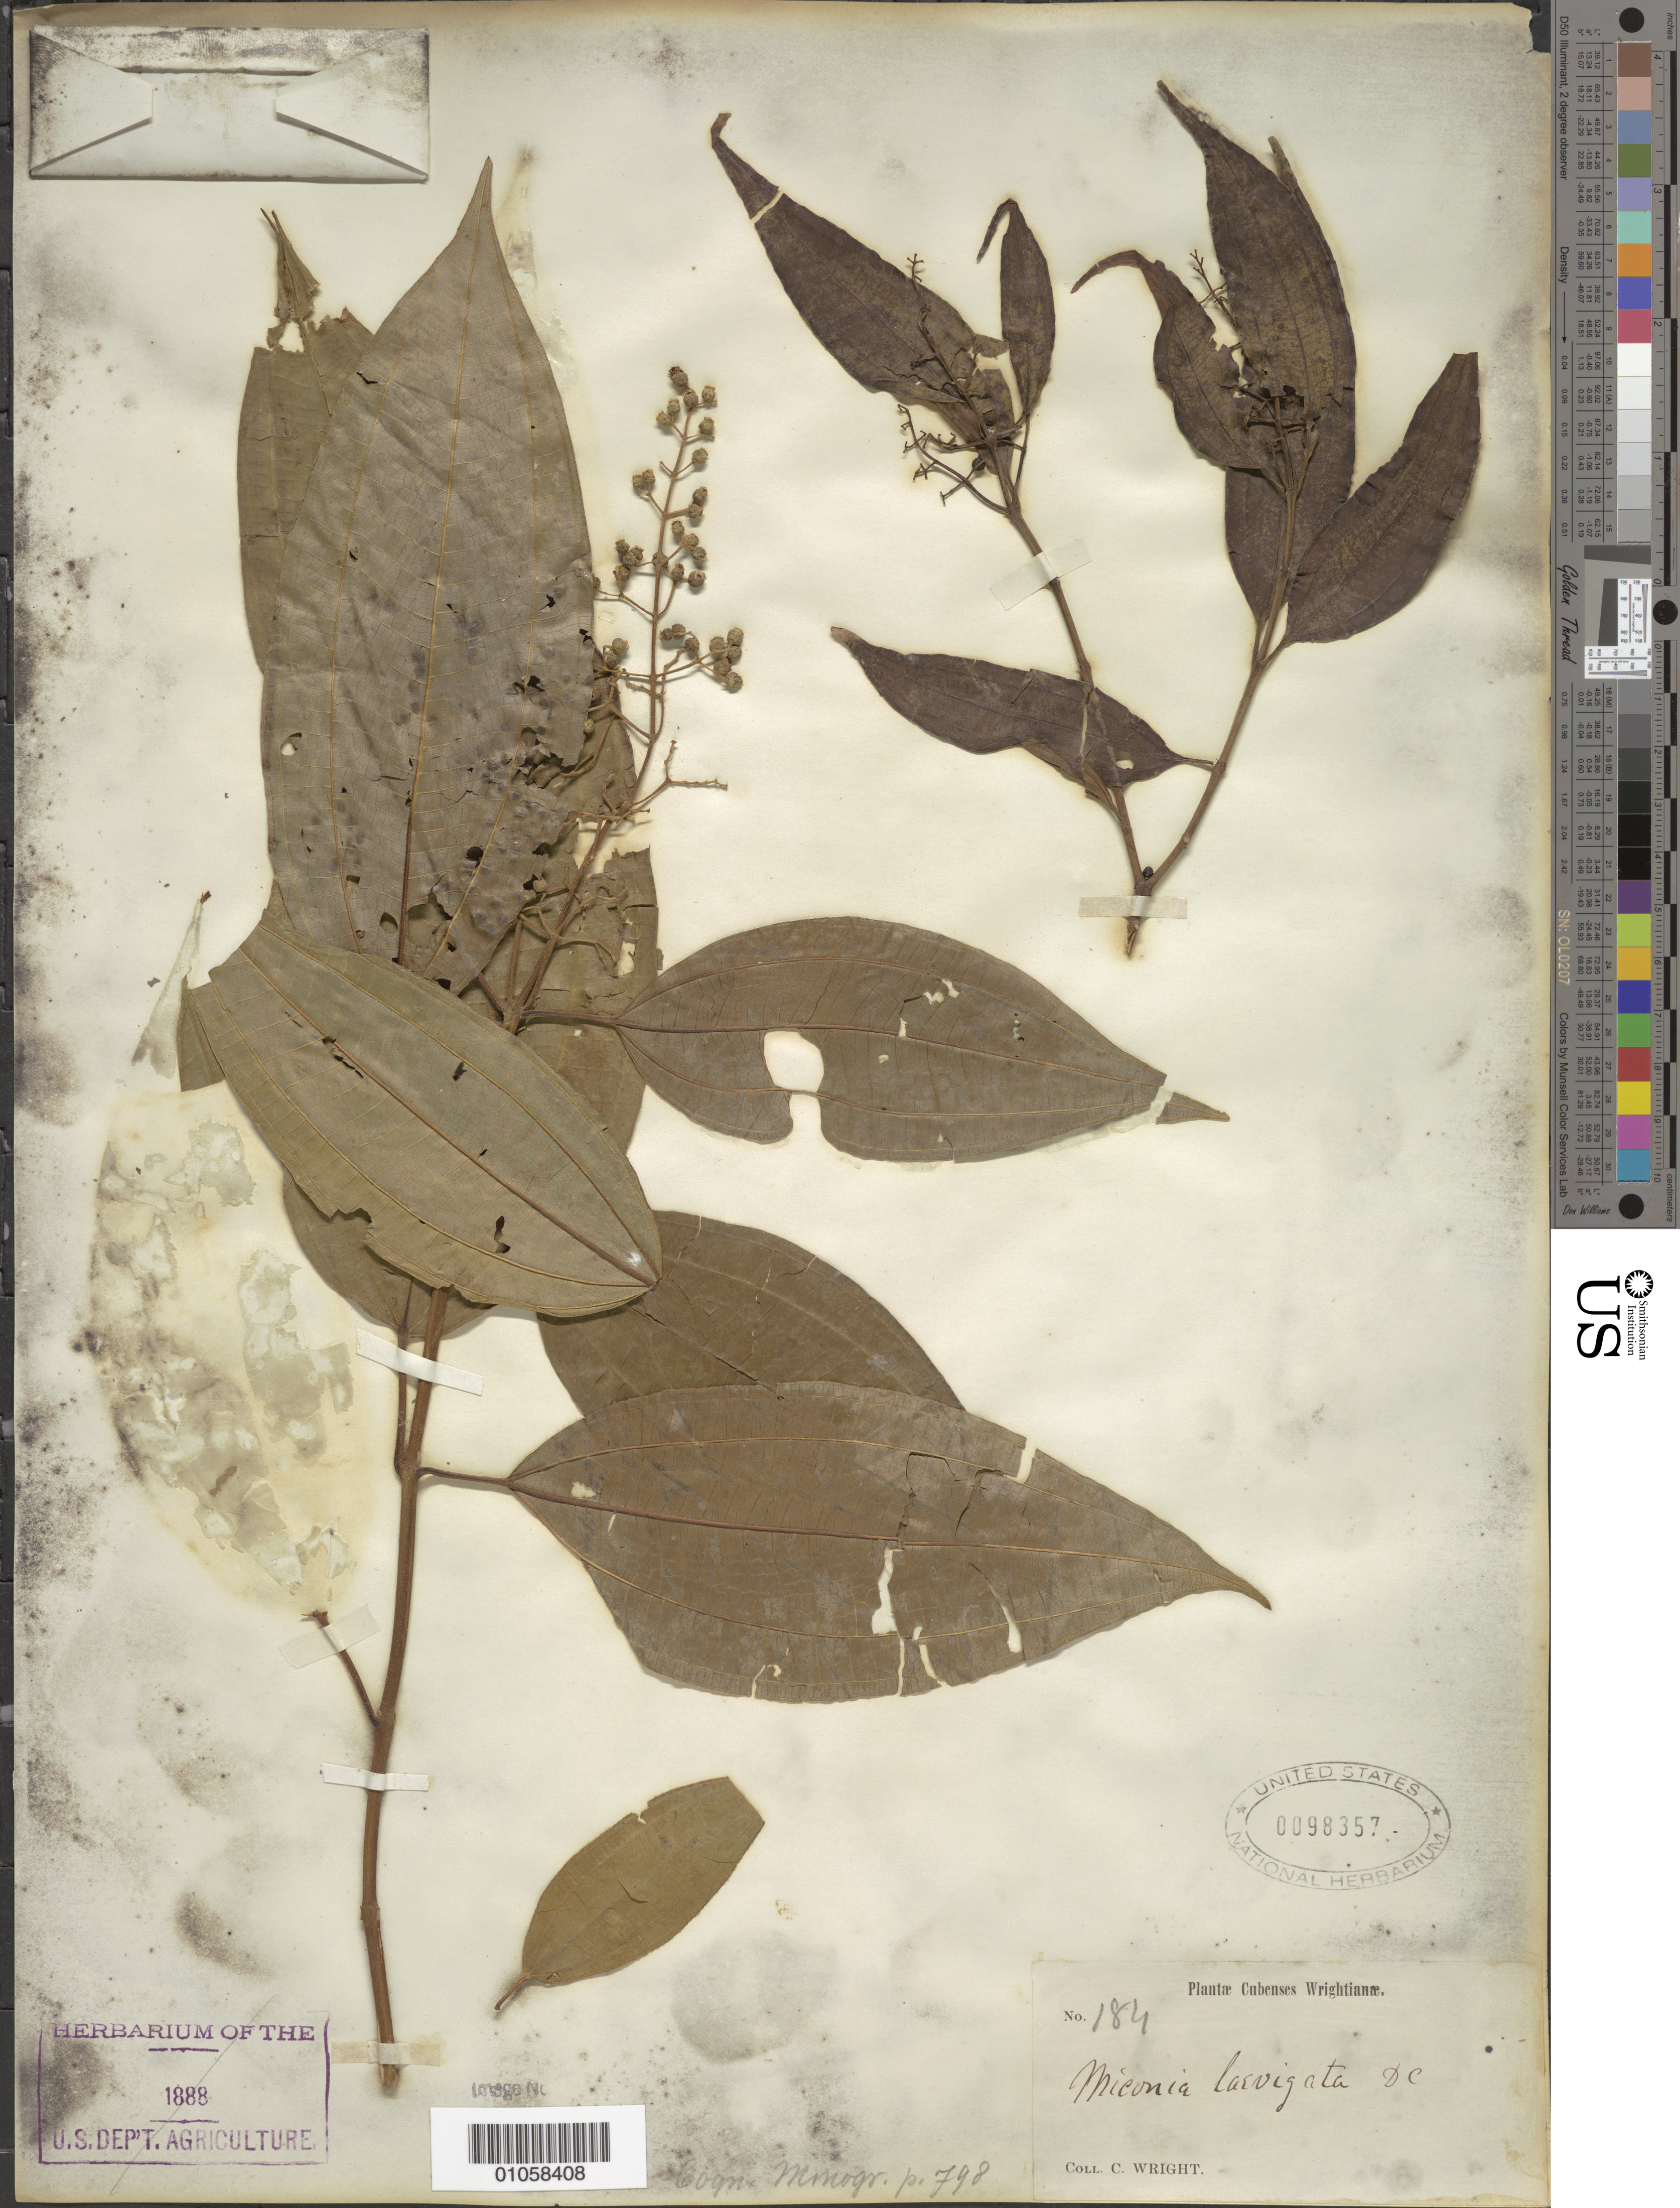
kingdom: Plantae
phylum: Tracheophyta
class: Magnoliopsida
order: Myrtales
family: Melastomataceae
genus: Miconia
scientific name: Miconia laevigata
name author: (L.) D. Don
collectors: C. Wright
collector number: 184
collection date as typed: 1800 to 1899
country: Cuba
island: Cuba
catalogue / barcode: US 98357